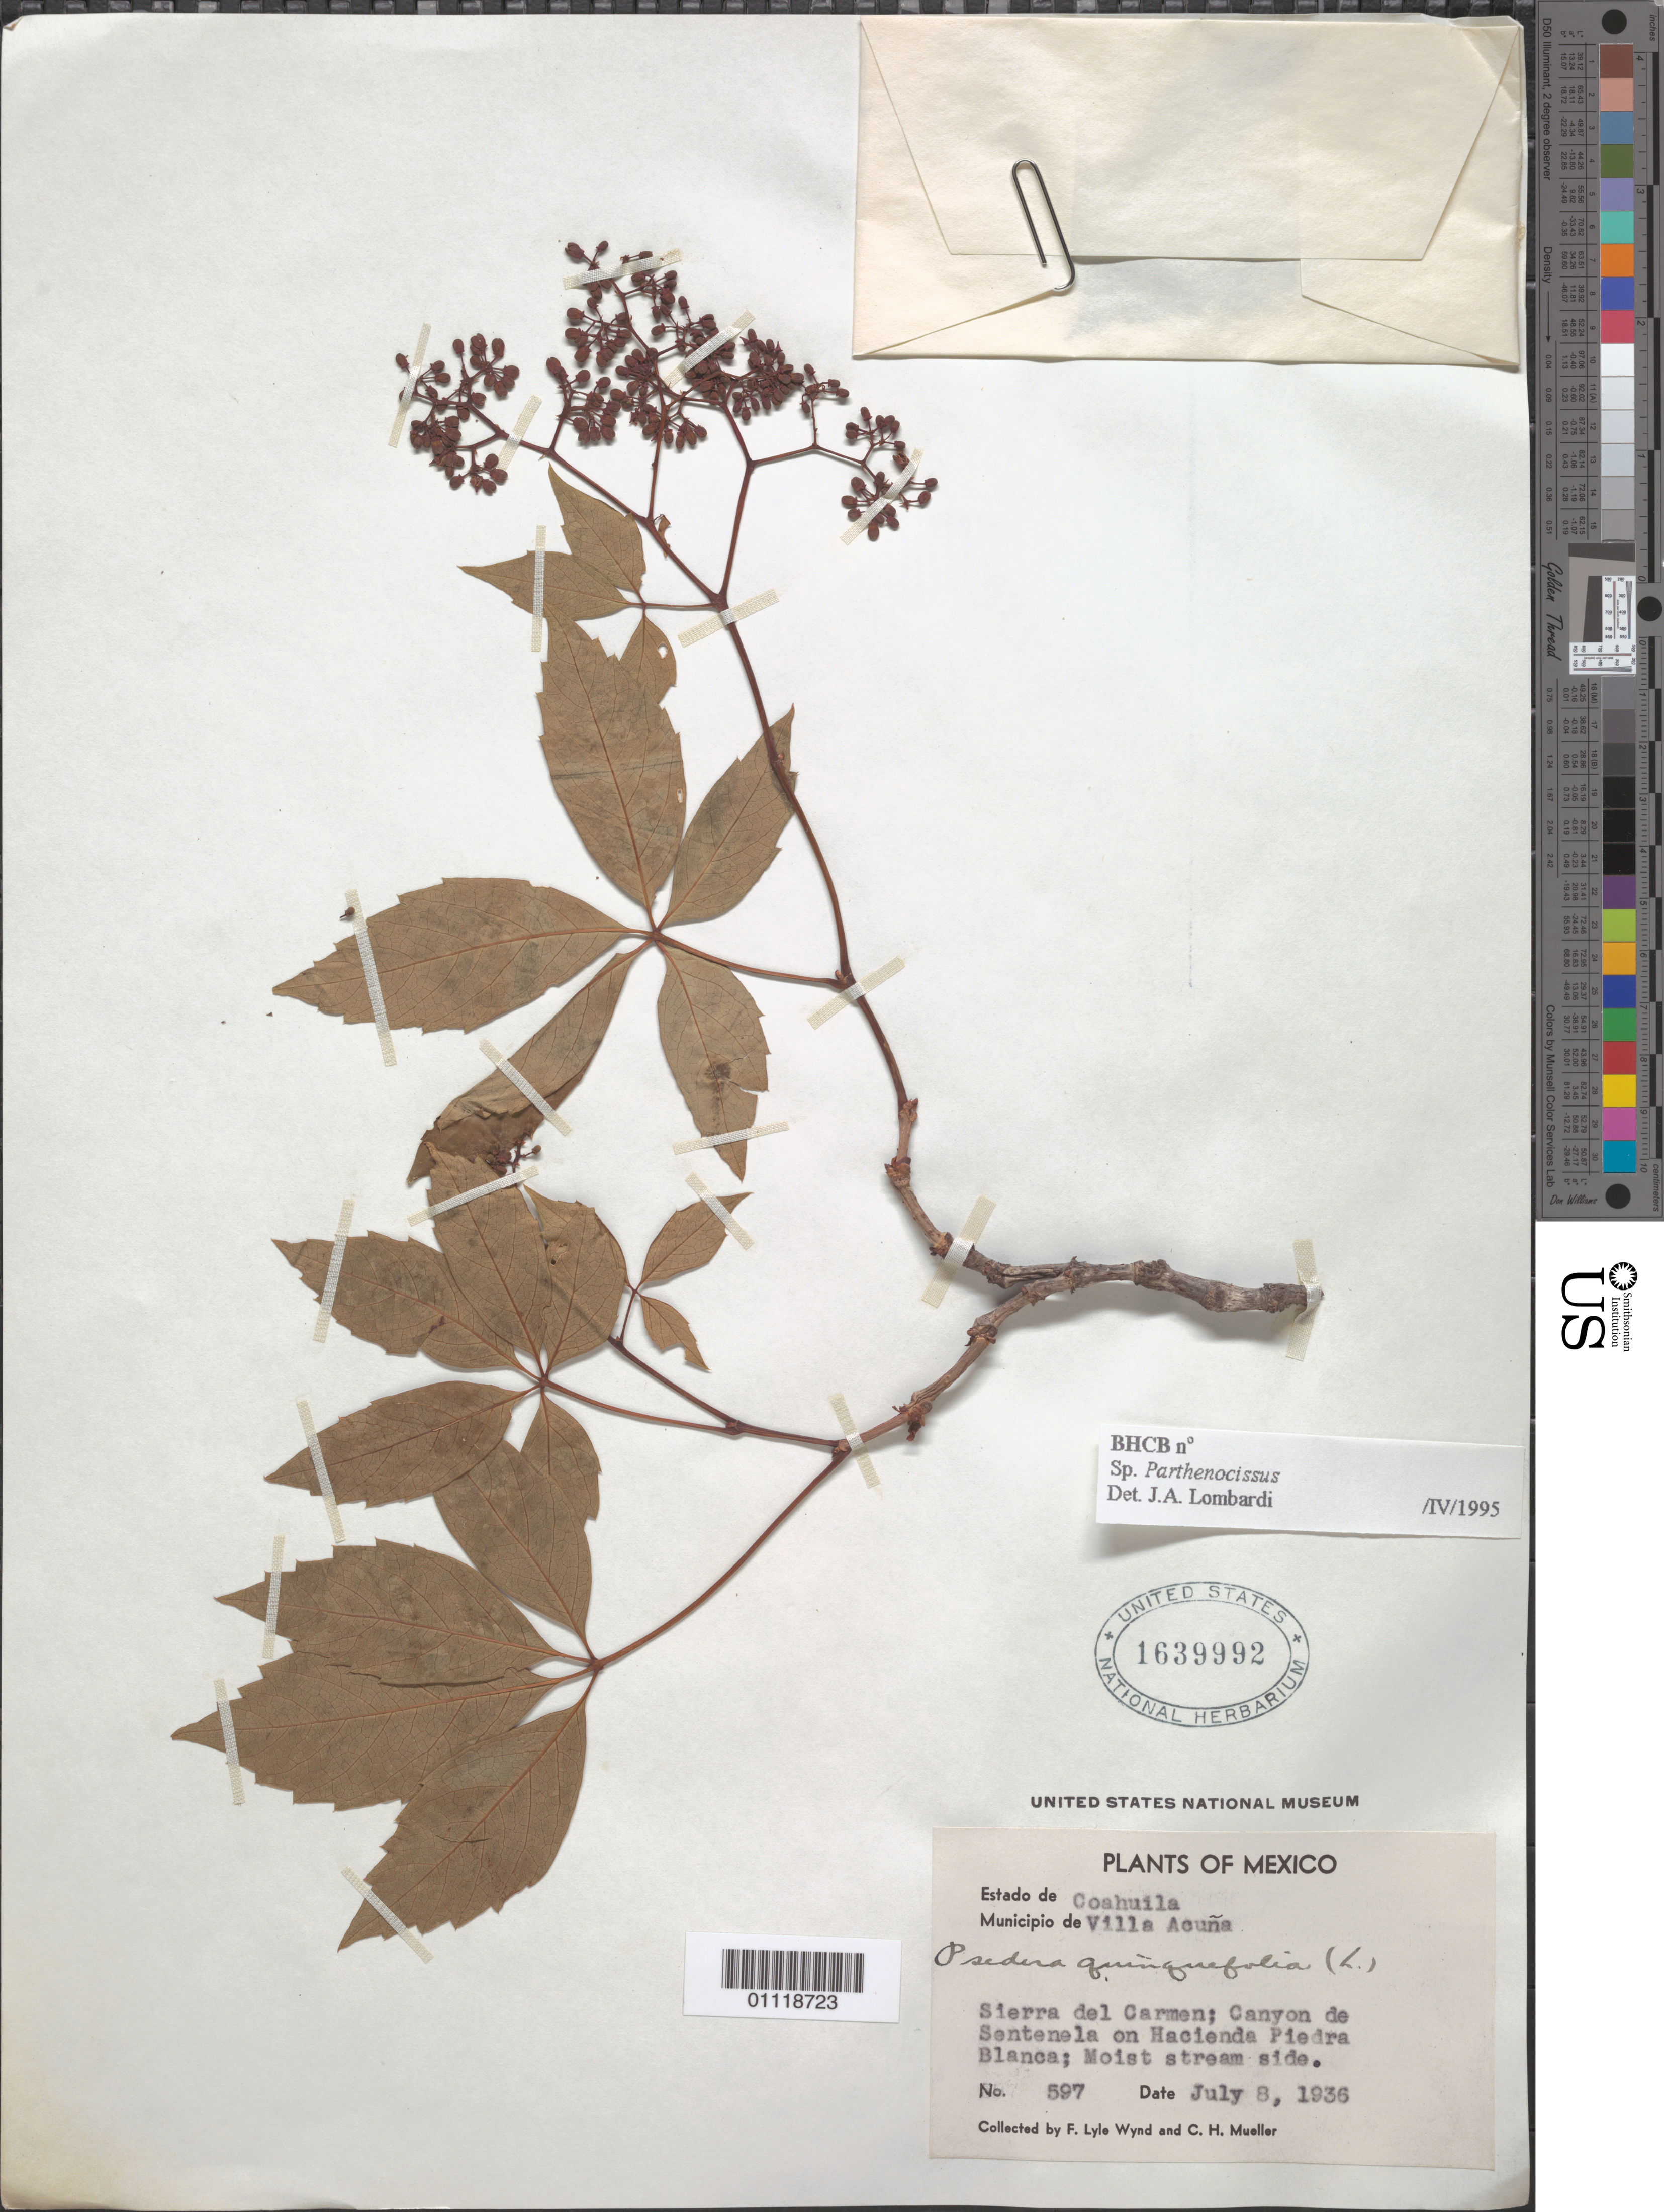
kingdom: Plantae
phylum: Tracheophyta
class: Magnoliopsida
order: Vitales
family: Vitaceae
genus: Parthenocissus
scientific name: Parthenocissus quinquefolia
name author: (L.) Planch.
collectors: F. L. Wynd & C. H. Mueller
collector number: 597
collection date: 1936-07-08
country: Mexico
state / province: Coahuila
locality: Sierra del Carmen; Canyon de Sentenela on Hacienda Piedra Blanca.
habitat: Moist stream side.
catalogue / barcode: US 1639992